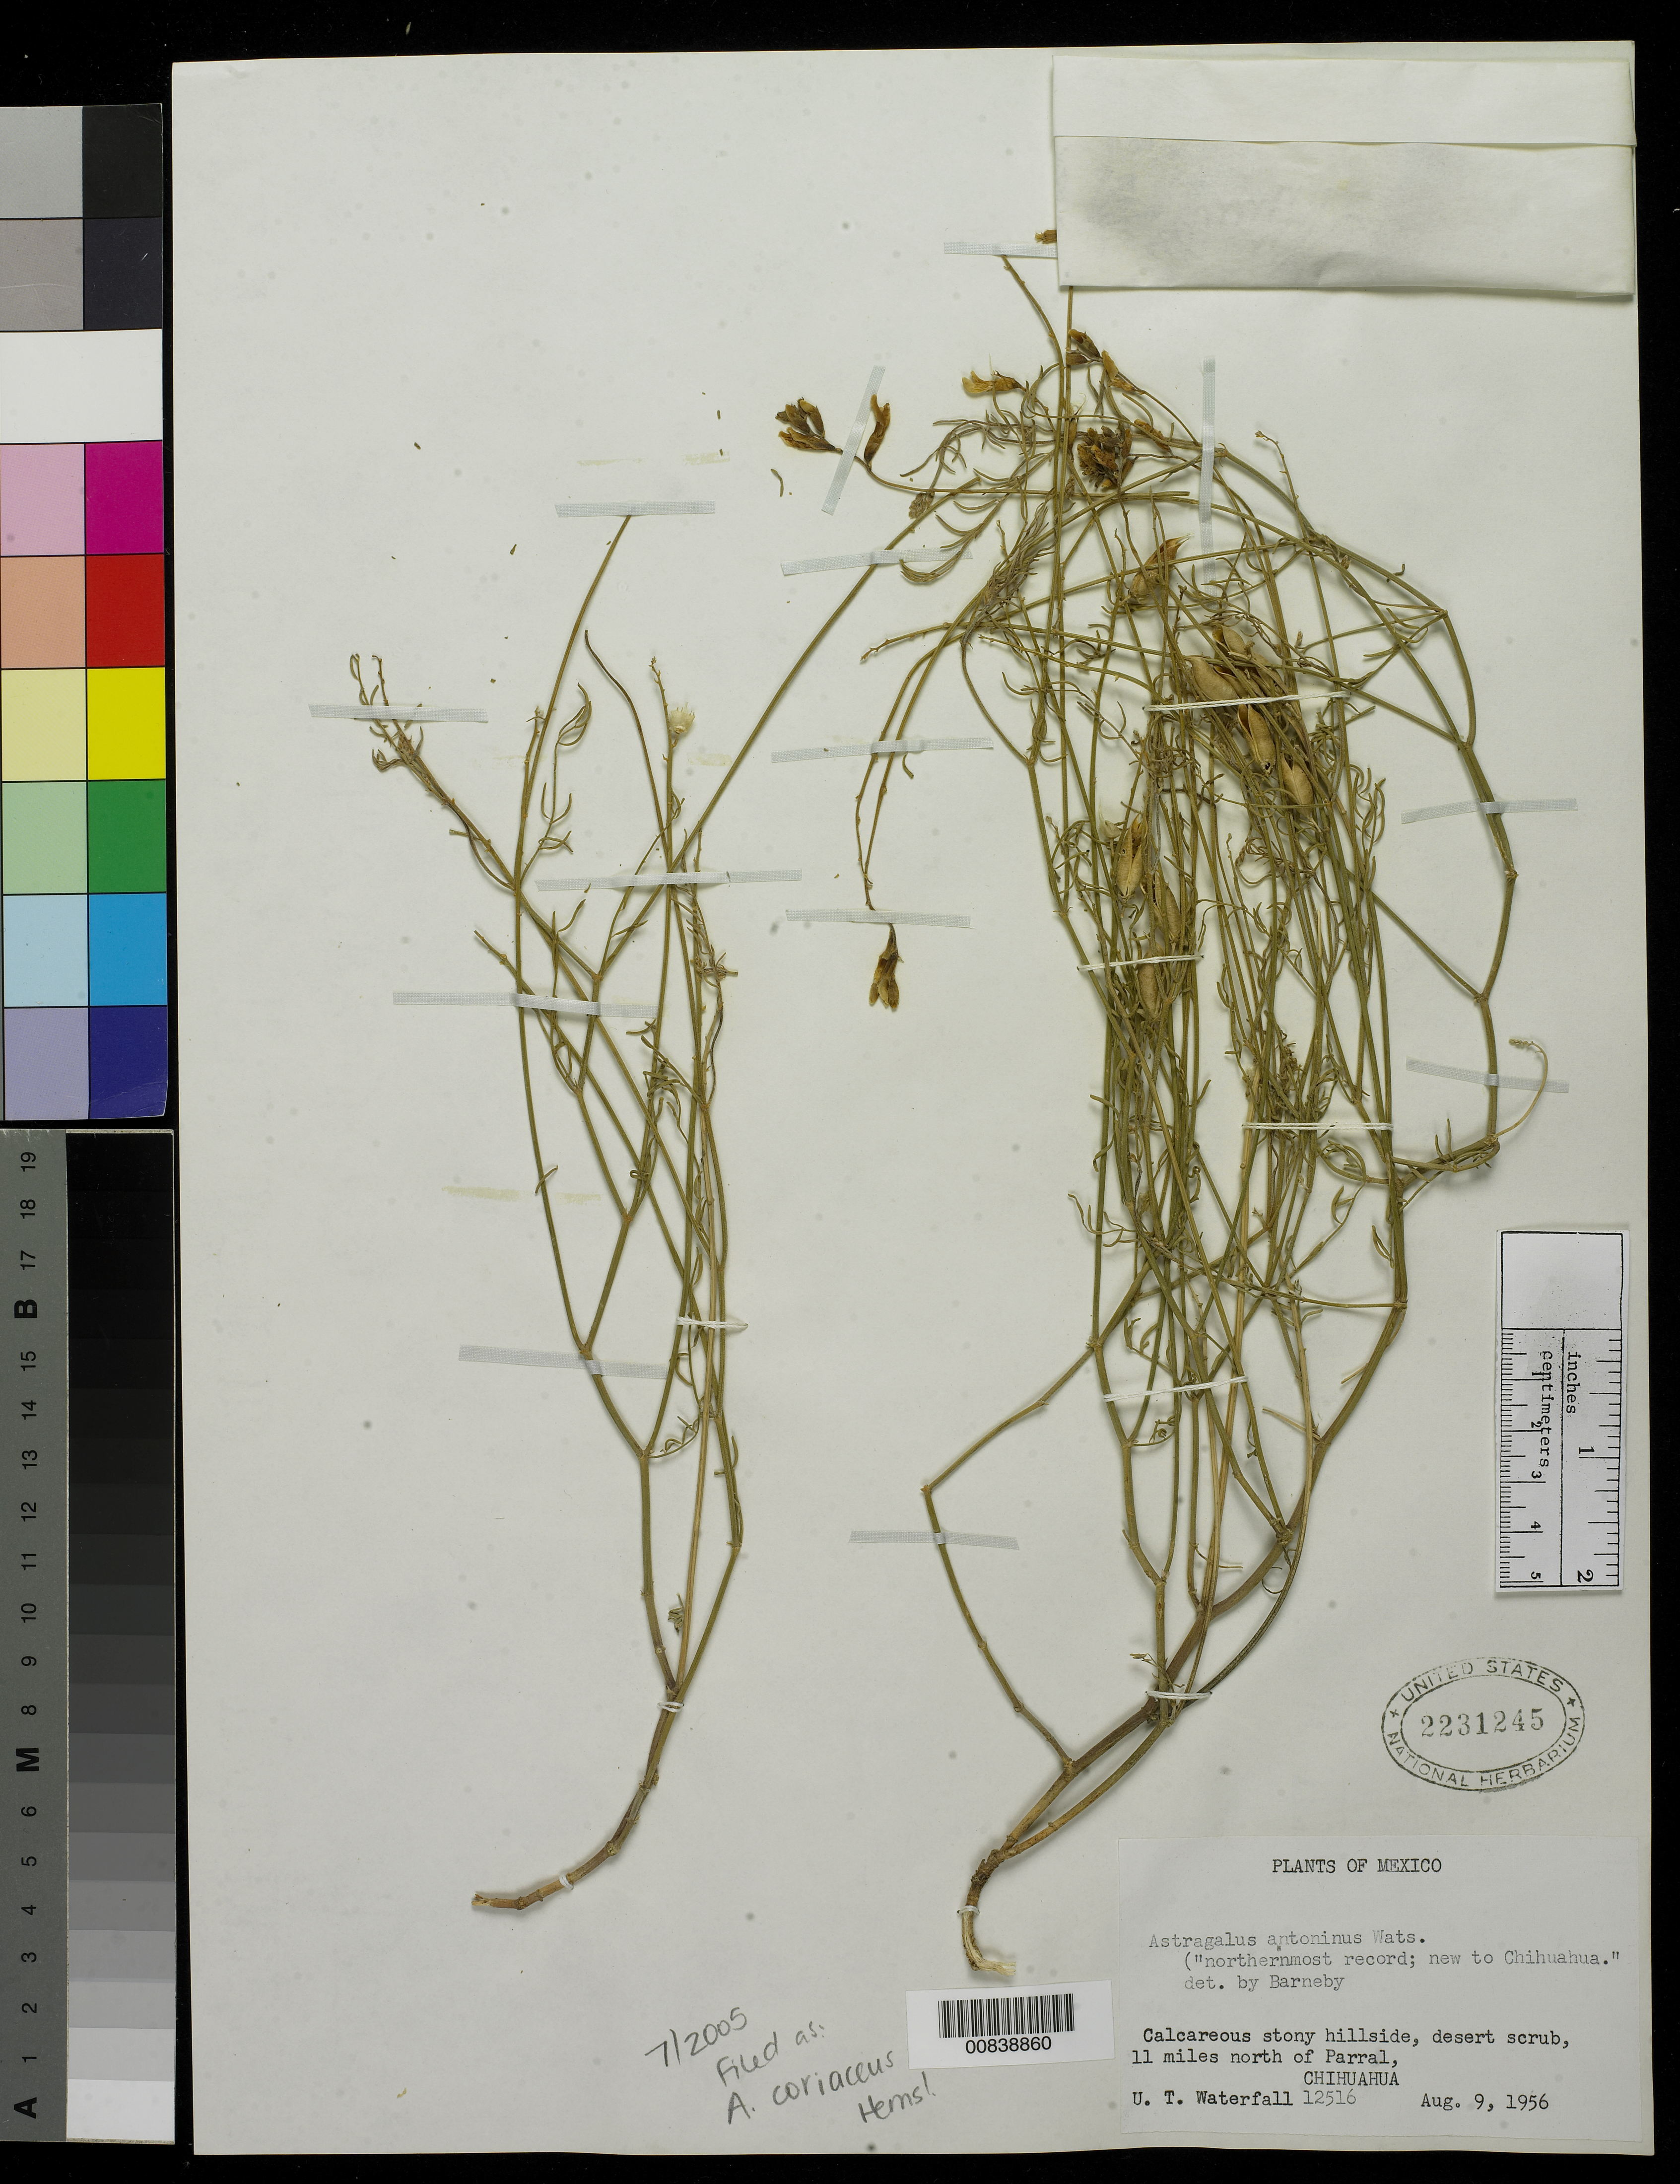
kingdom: Plantae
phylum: Tracheophyta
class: Magnoliopsida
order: Fabales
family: Fabaceae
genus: Astragalus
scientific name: Astragalus coriaceus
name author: Hemsl.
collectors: U. T. Waterfall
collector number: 12516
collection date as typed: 09 Aug 1956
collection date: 1956-08-09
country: Mexico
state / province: Chihuahua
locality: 11 miles north of Parral, Chihuahua.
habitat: Calcareous stony hillside.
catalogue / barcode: US 2231245